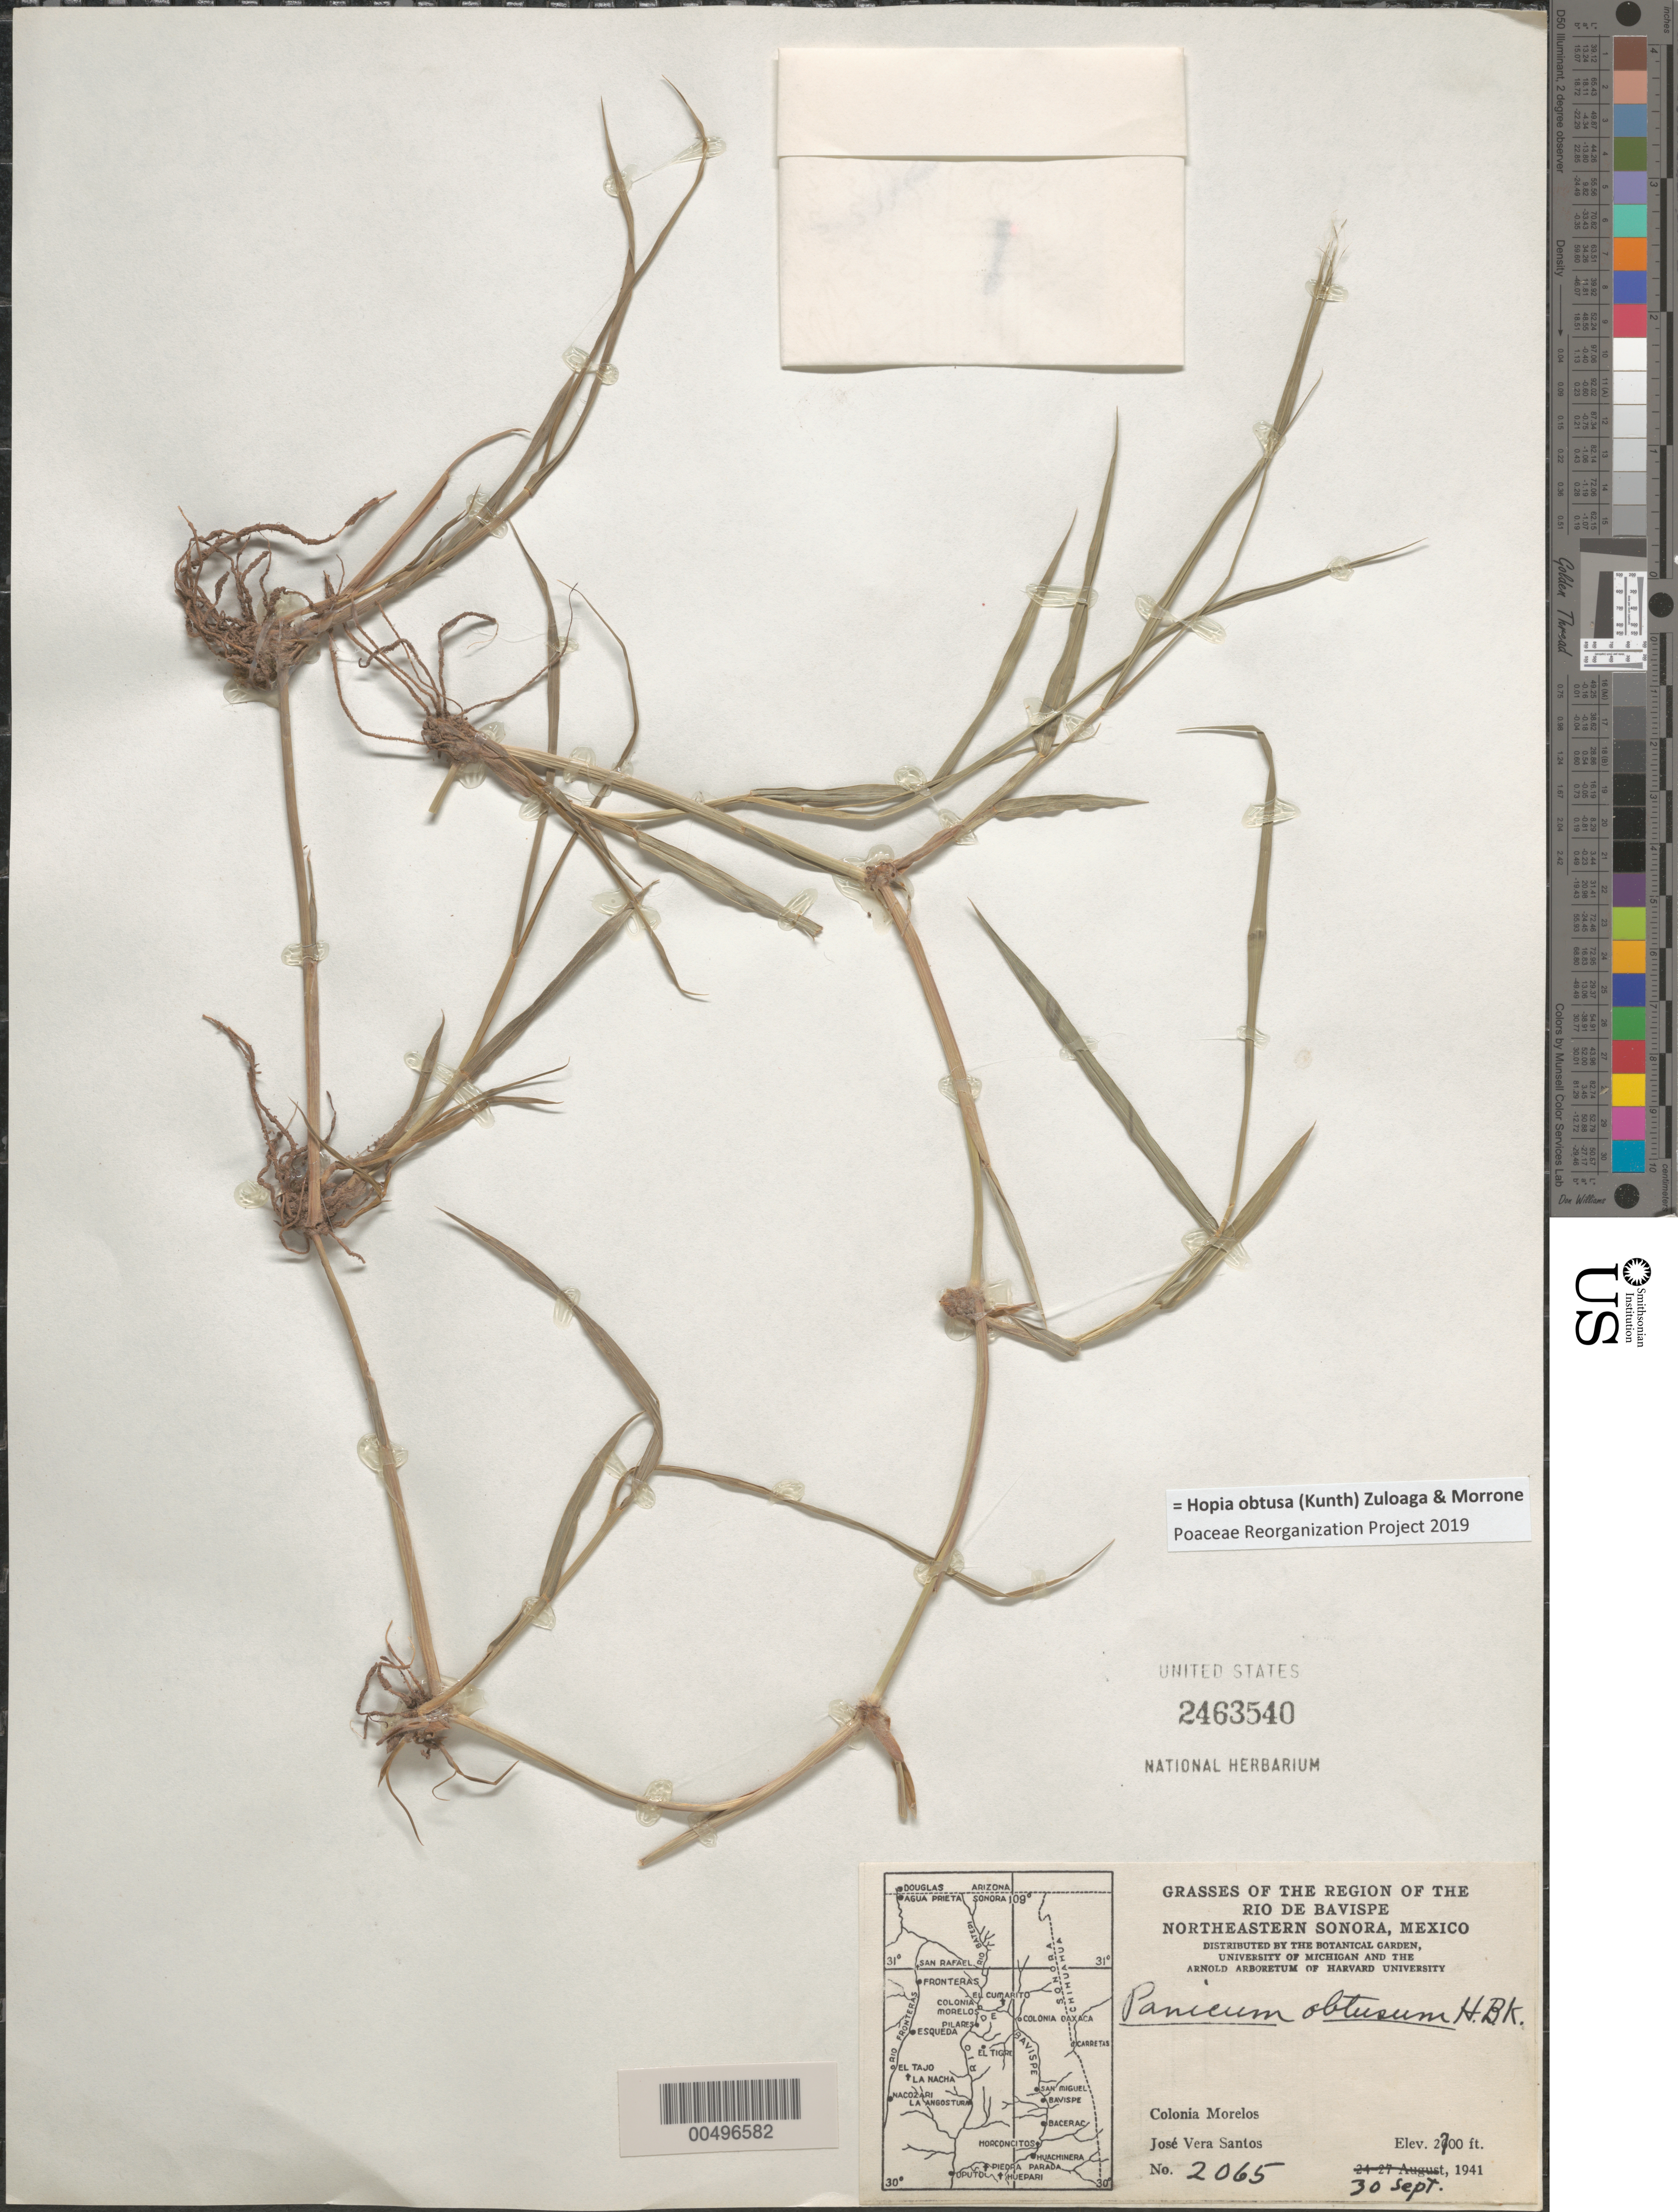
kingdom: Plantae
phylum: Tracheophyta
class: Liliopsida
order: Poales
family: Poaceae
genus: Panicum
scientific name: Panicum obtusum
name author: Kunth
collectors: J. V. Santos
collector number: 2065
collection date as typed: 30 Sep 1941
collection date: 1941-09-30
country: Mexico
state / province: Sonora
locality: Region of the Rio de Bavispe, NE Sonora, Colonia Morelos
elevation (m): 823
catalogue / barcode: US 2463540